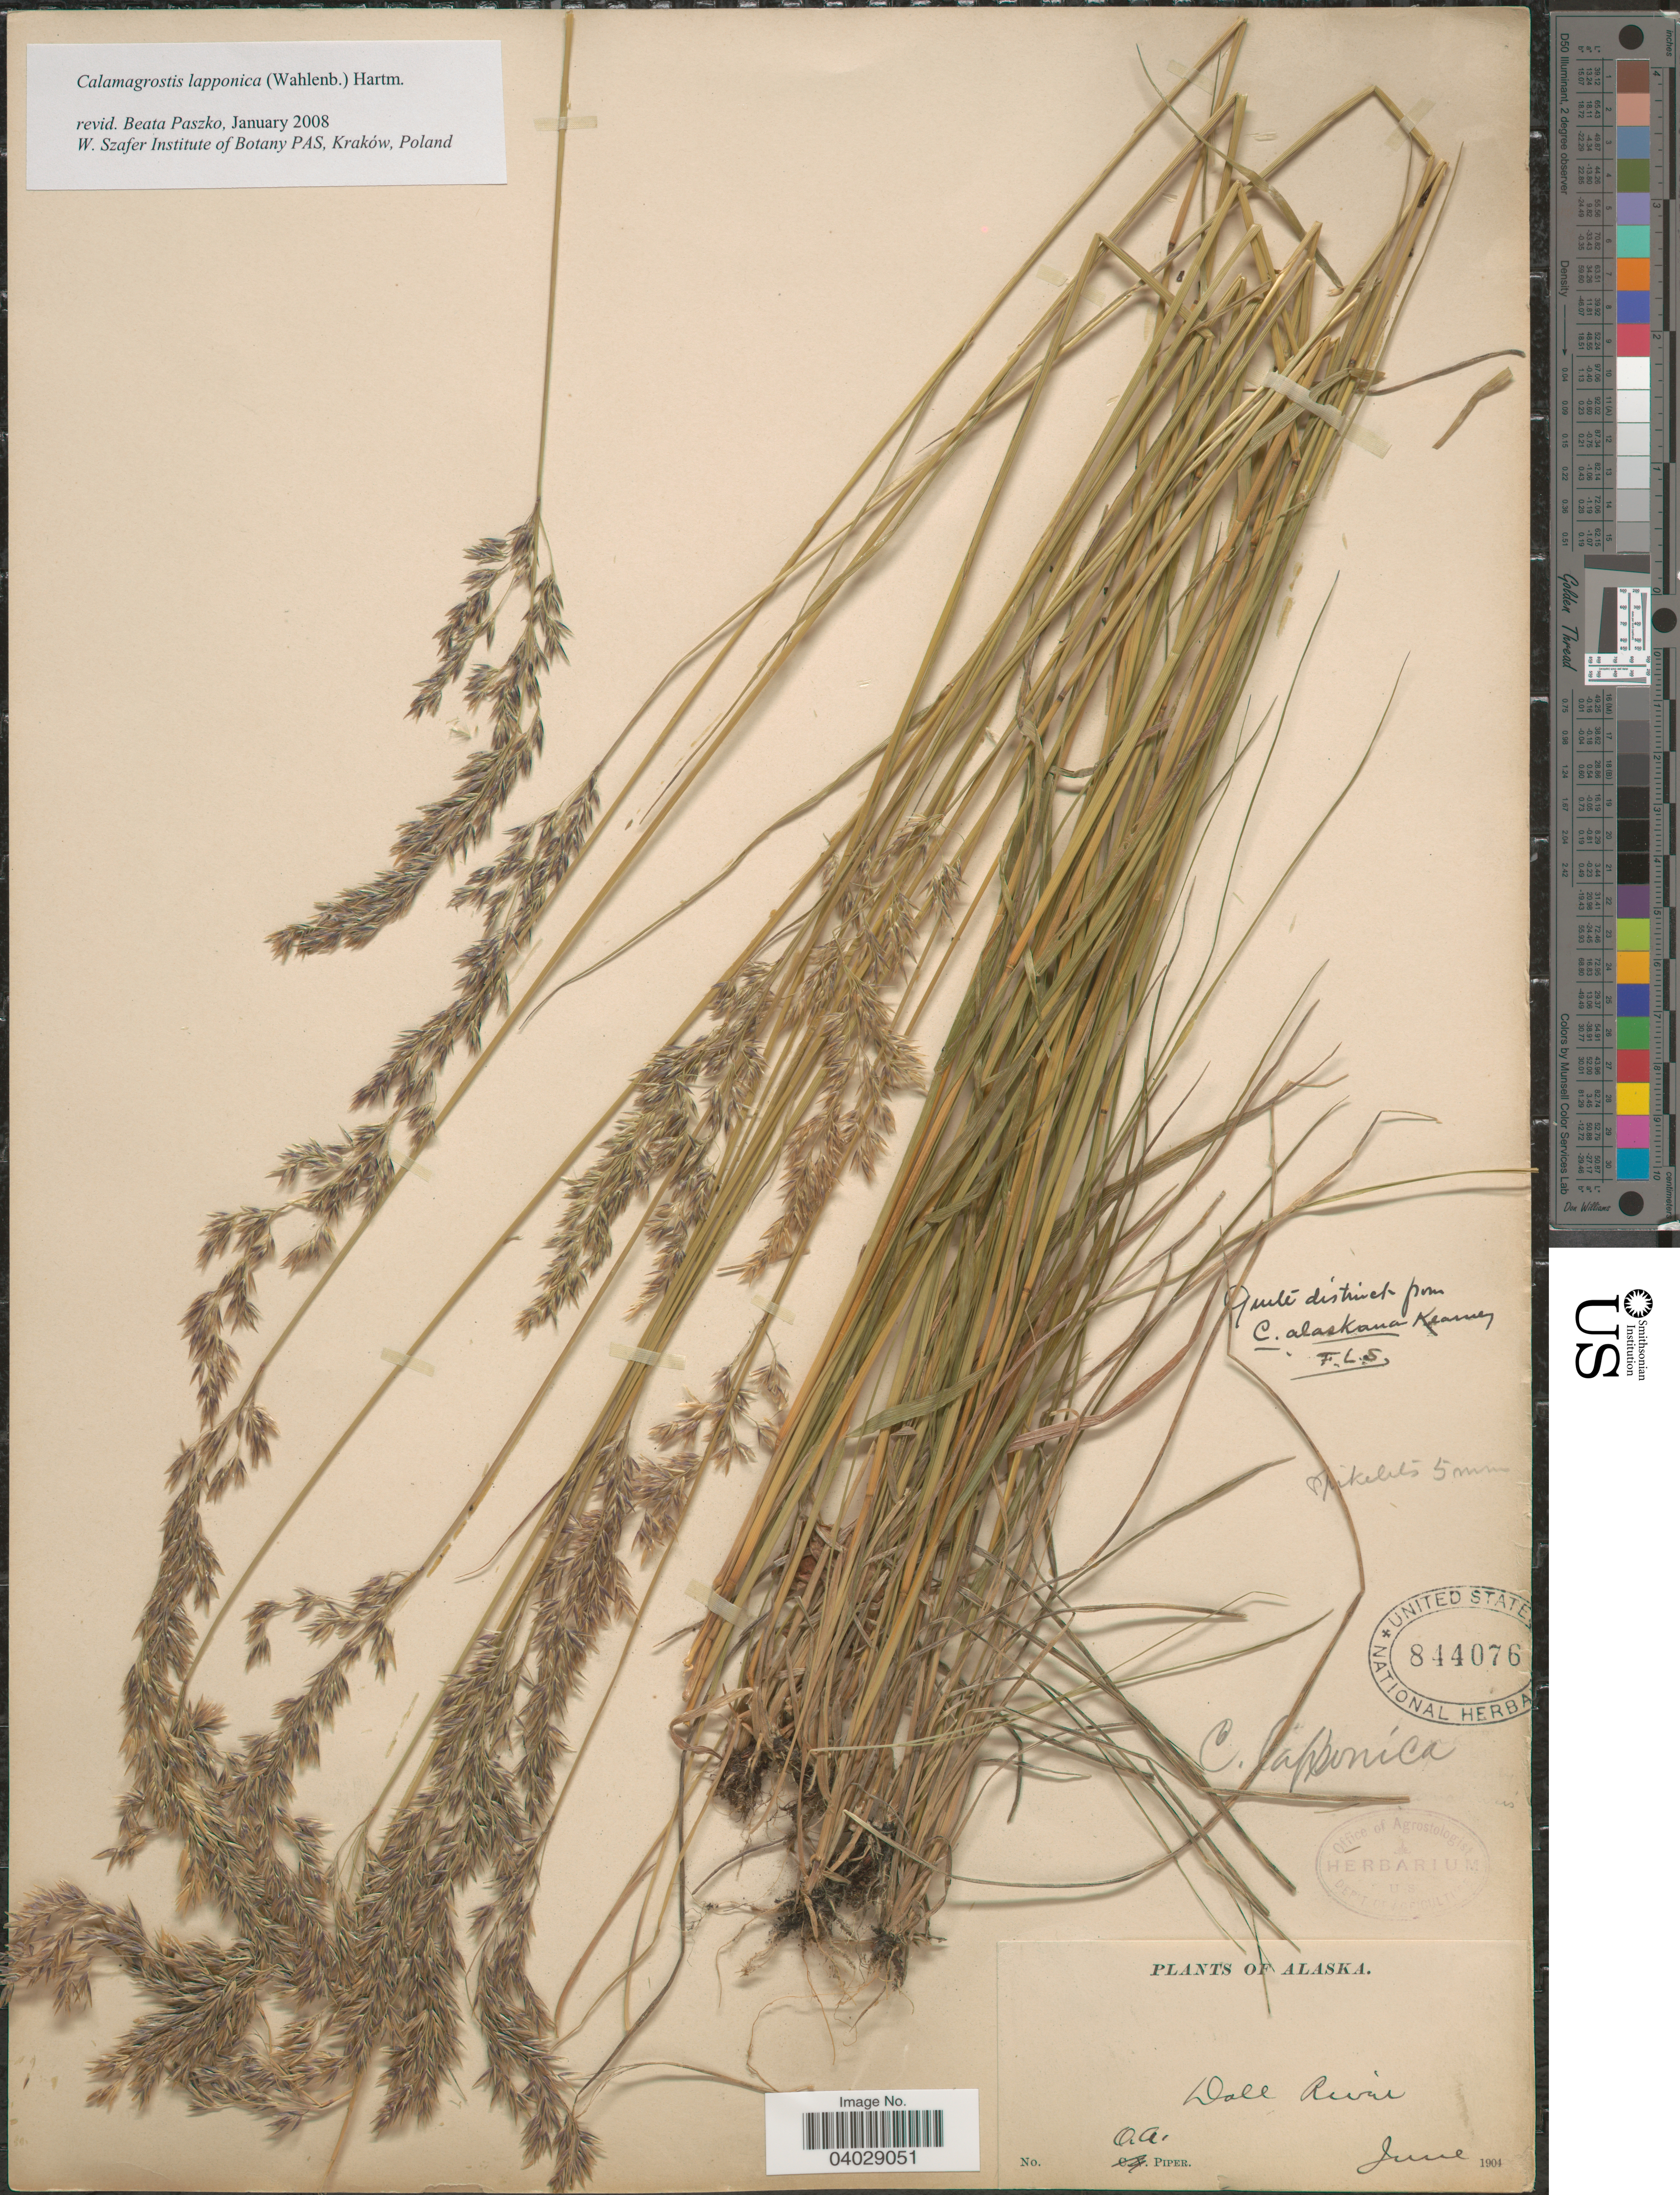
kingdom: Plantae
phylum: Tracheophyta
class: Liliopsida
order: Poales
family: Poaceae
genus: Calamagrostis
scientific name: Calamagrostis lapponica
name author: (Wahlenb.) Hartm.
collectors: O. Piper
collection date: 1904-06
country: United States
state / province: Alaska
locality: Dall River.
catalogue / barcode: US 844076